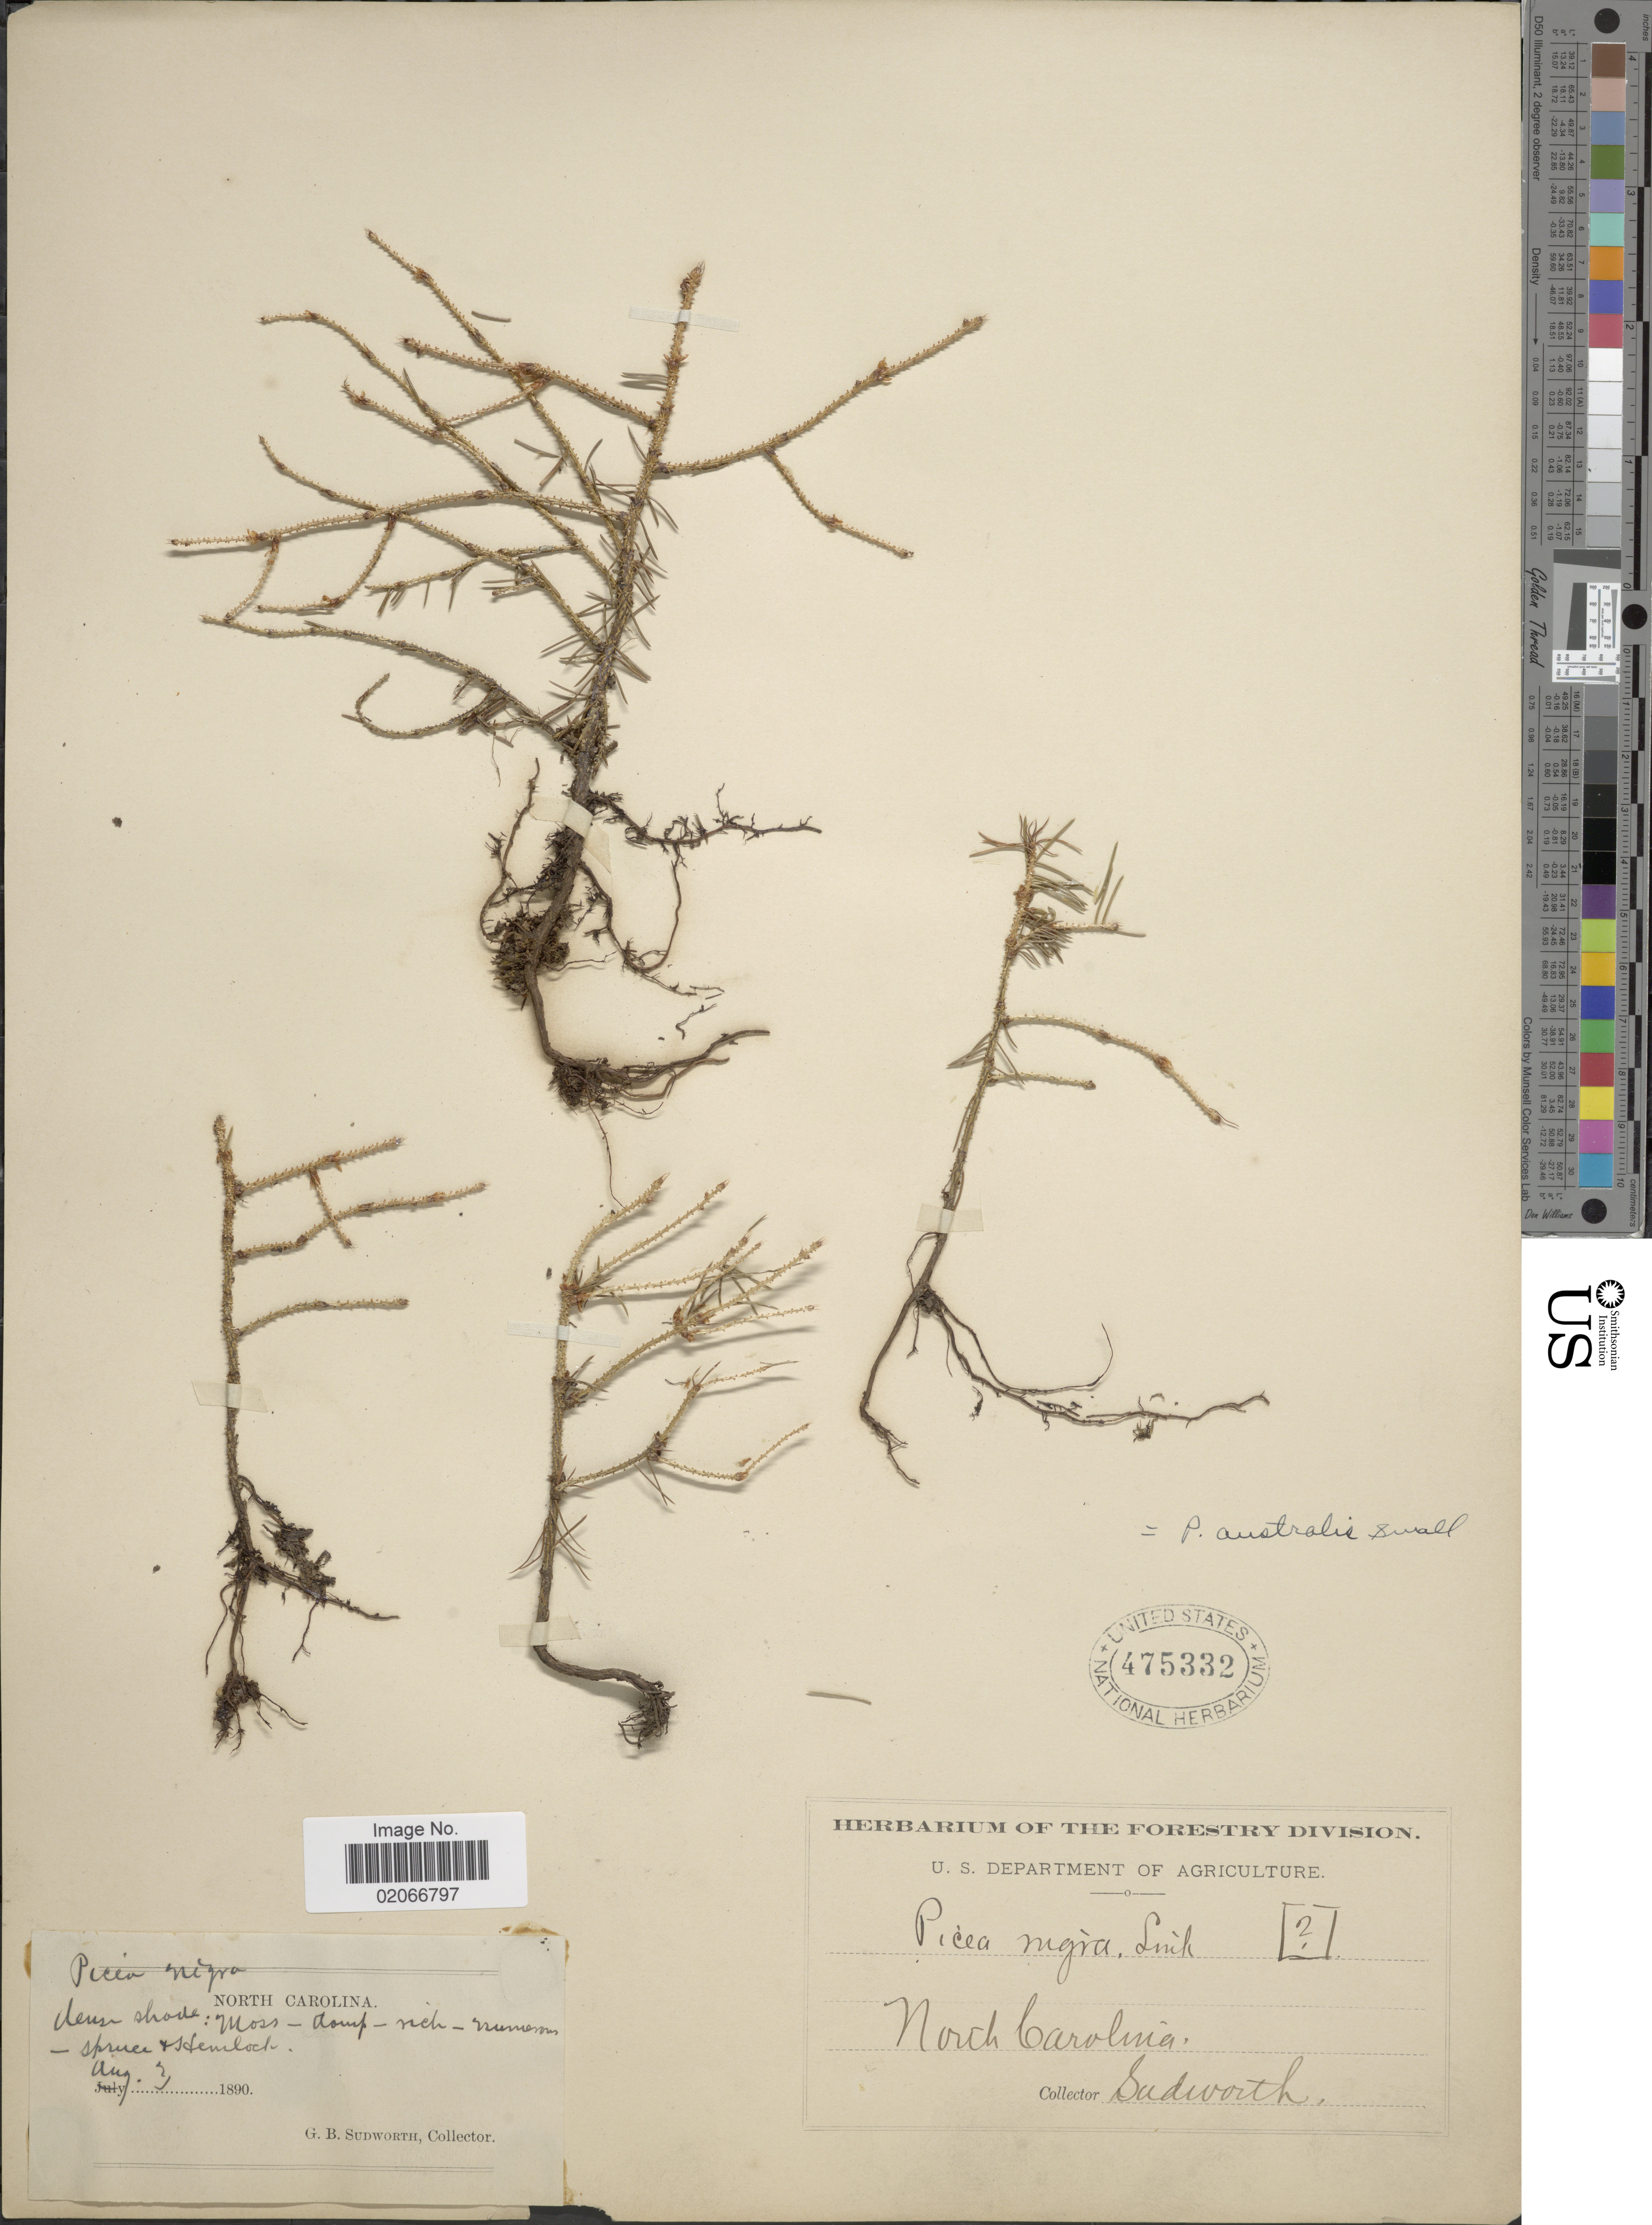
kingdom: Plantae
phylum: Tracheophyta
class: Pinopsida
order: Pinales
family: Pinaceae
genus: Picea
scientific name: Picea rubens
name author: Sarg.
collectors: G. B. Sudworth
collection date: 1890-08-03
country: United States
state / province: North Carolina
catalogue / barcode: US 475332